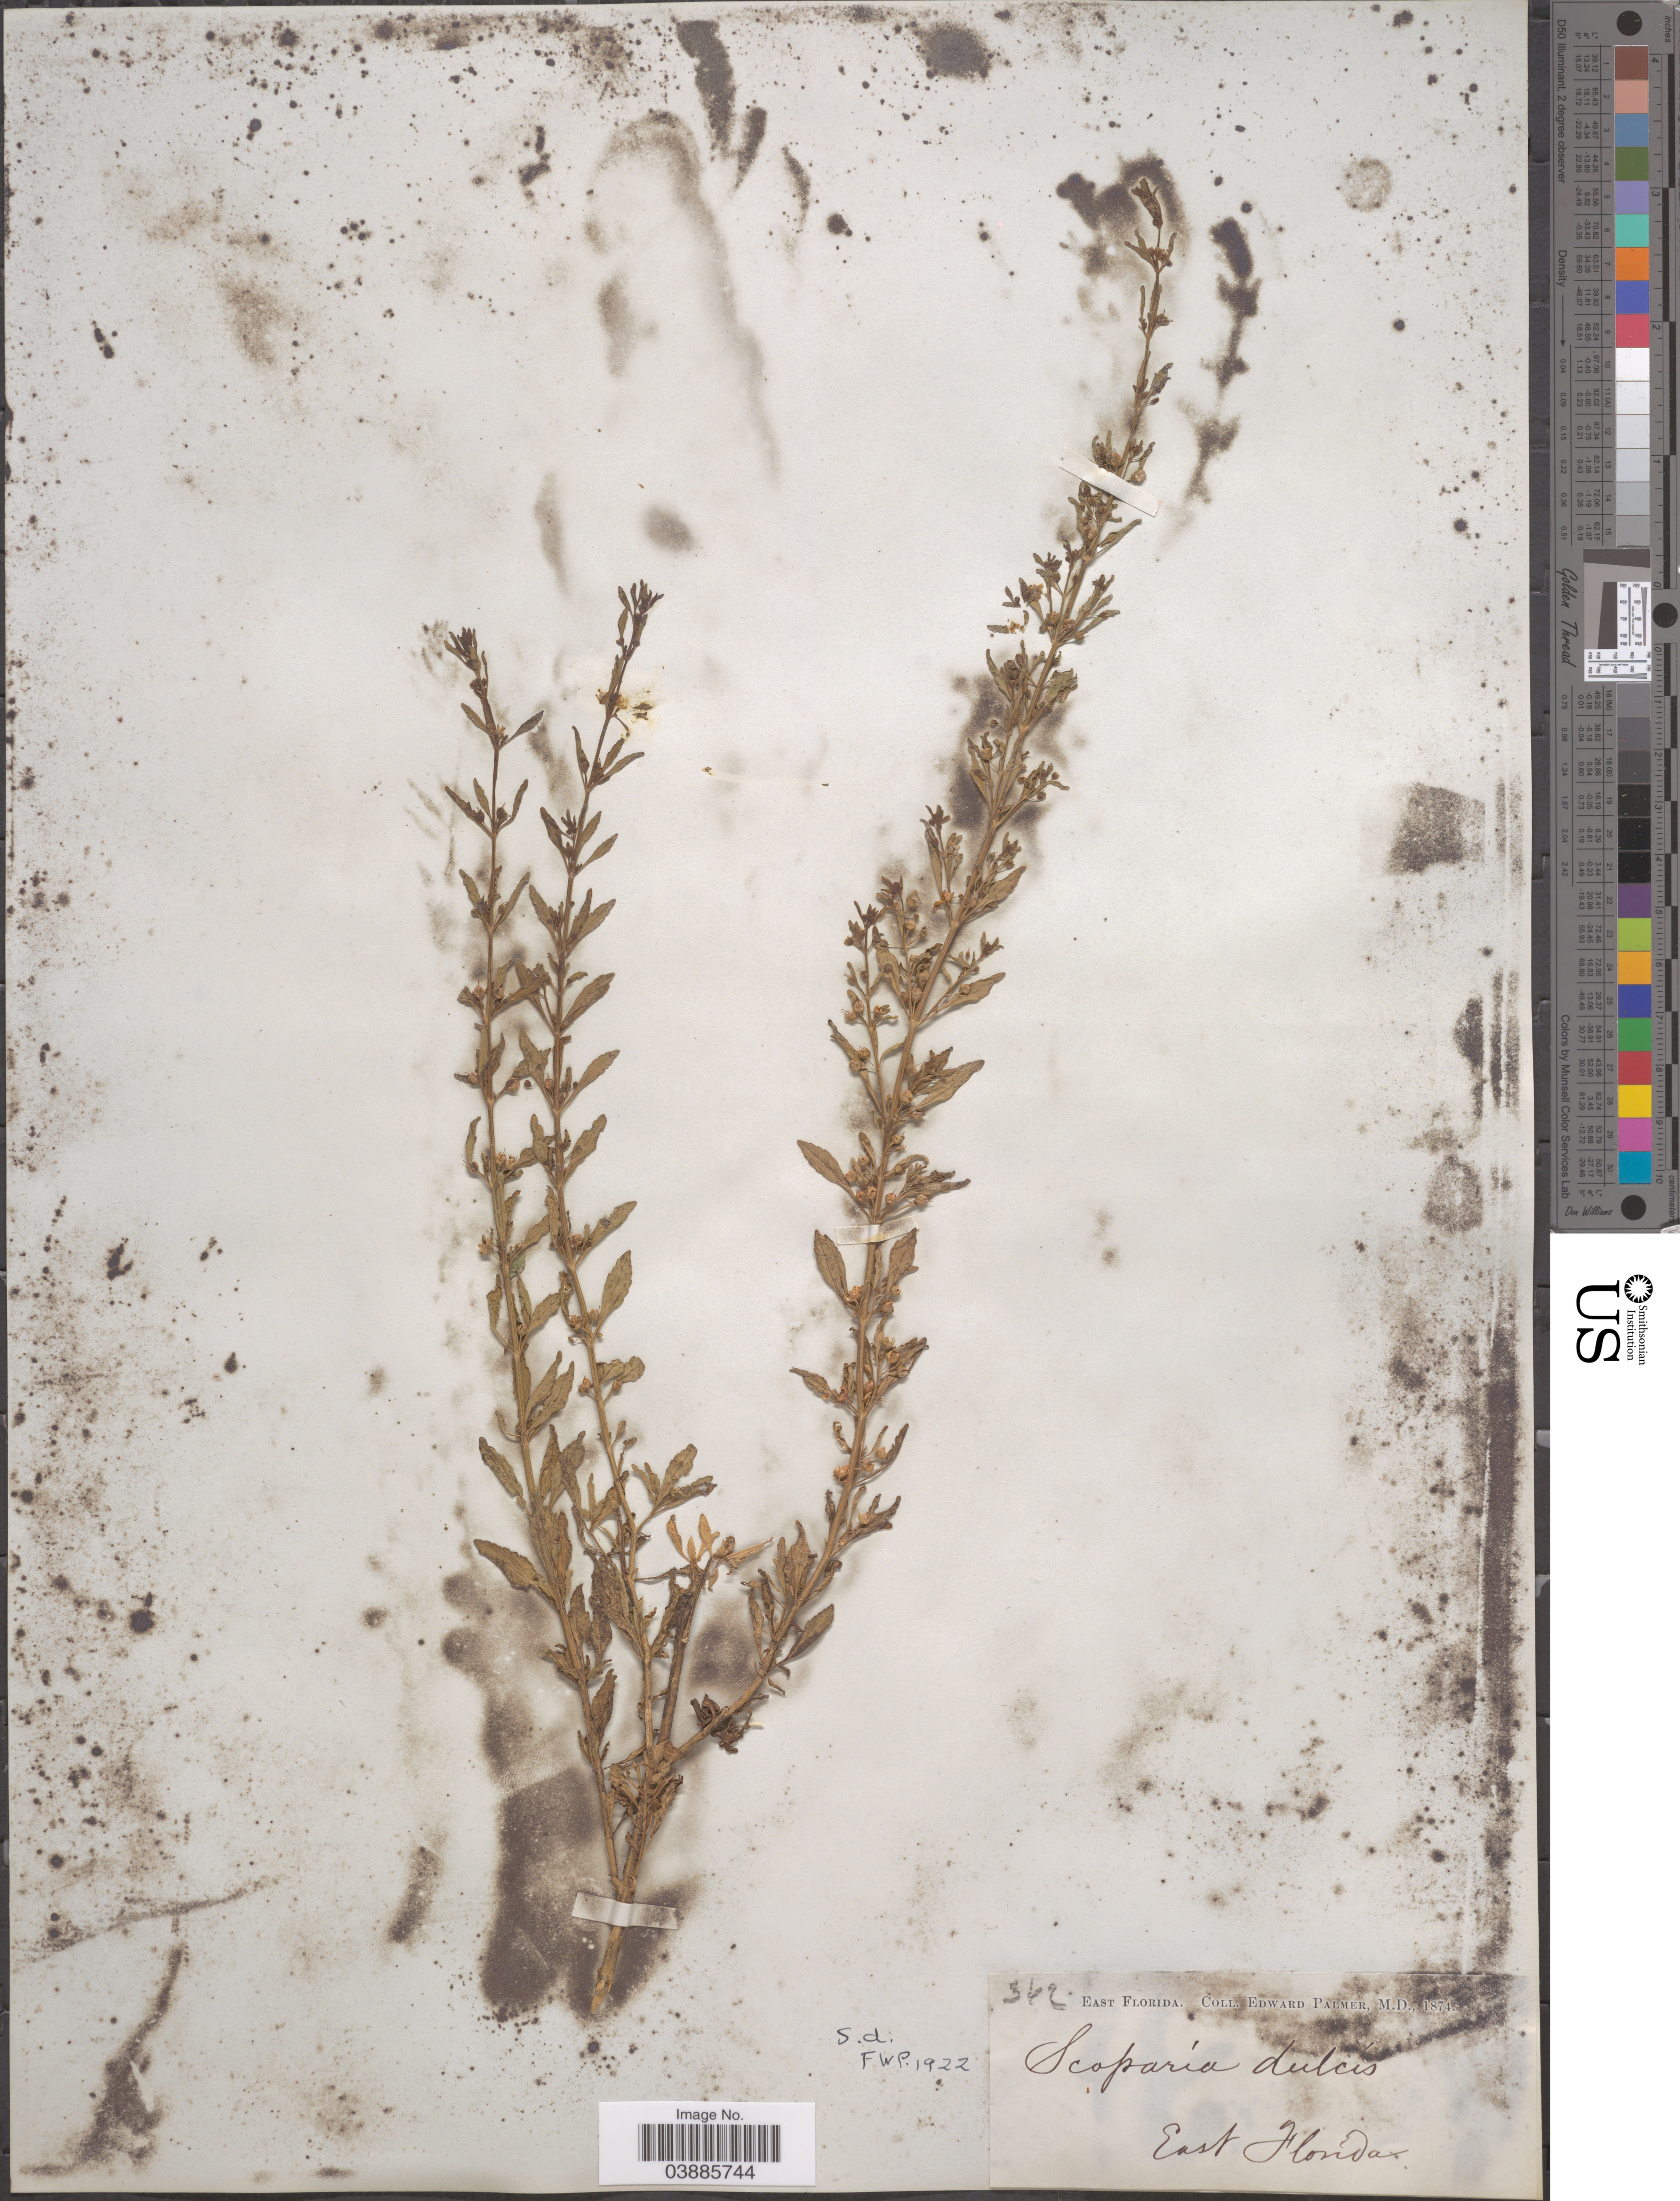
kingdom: Plantae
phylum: Tracheophyta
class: Magnoliopsida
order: Lamiales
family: Plantaginaceae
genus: Scoparia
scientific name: Scoparia dulcis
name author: L.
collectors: E. Palmer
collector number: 362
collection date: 1874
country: United States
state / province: Florida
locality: East Florida.